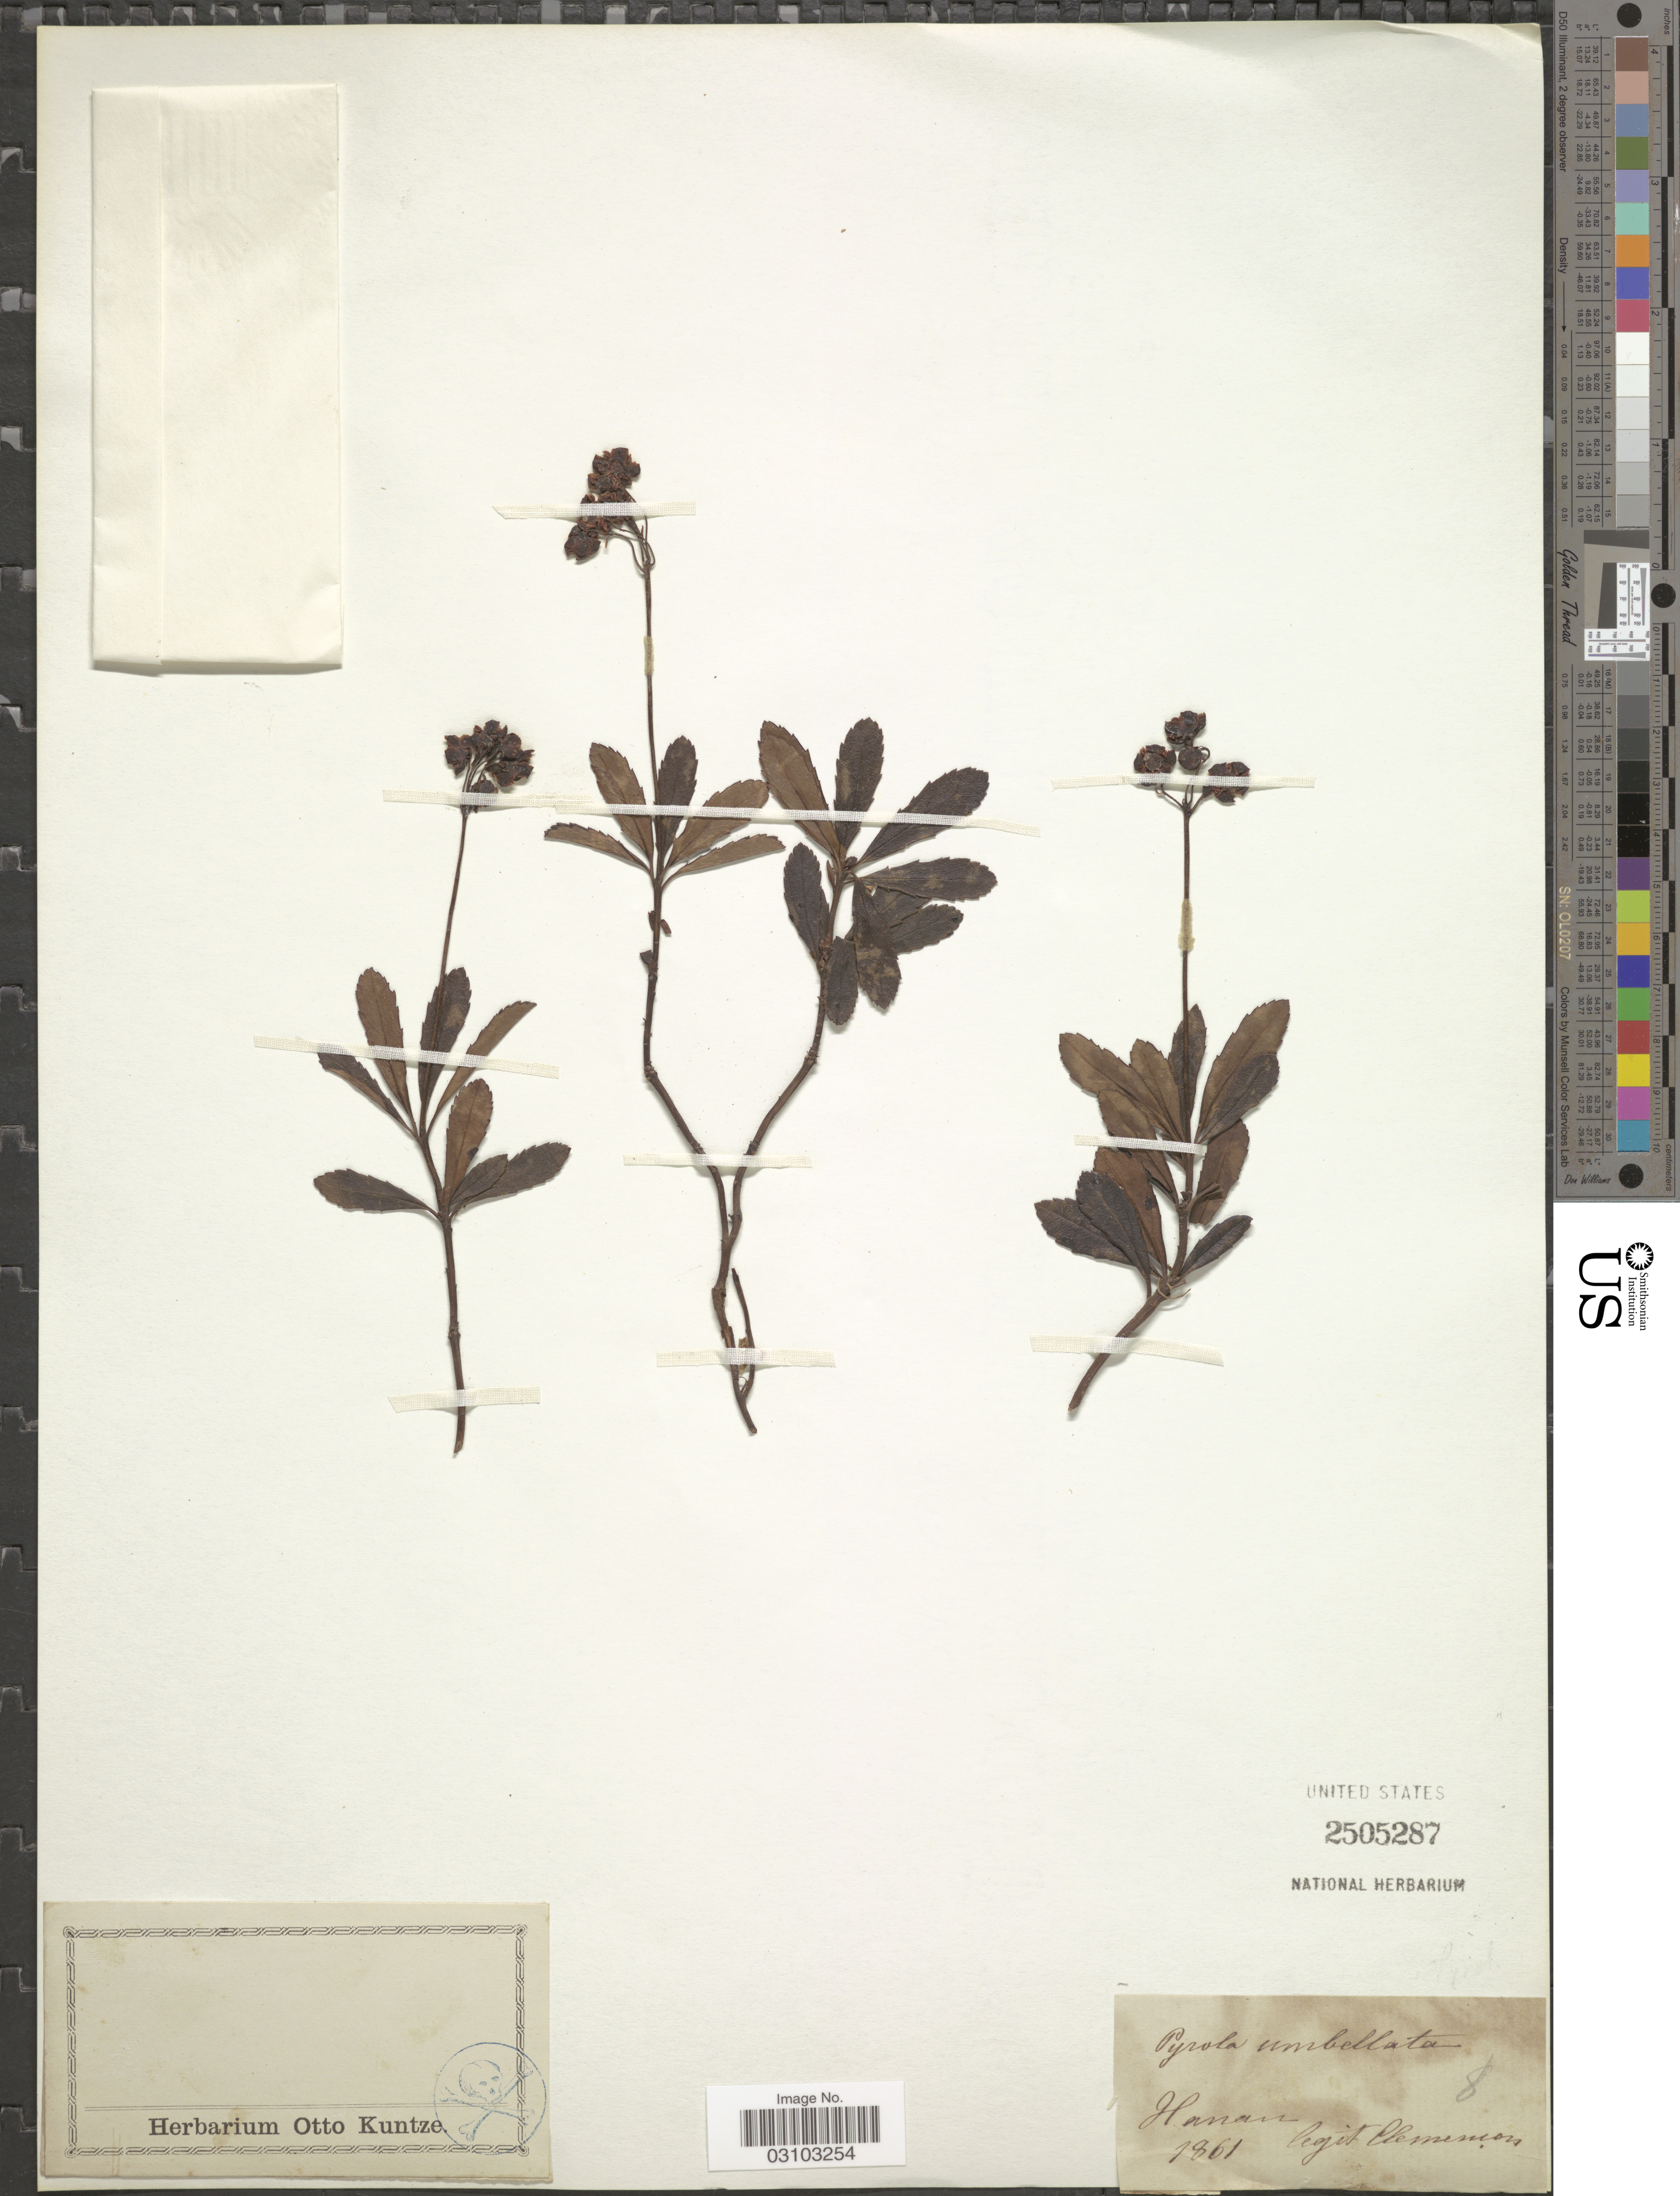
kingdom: Plantae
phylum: Tracheophyta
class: Magnoliopsida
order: Ericales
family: Ericaceae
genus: Chimaphila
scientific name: Chimaphila umbellata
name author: (L.) W.P.C. Barton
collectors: Clemenson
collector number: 8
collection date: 1861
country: Germany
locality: Hanau.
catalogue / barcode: US 2505287